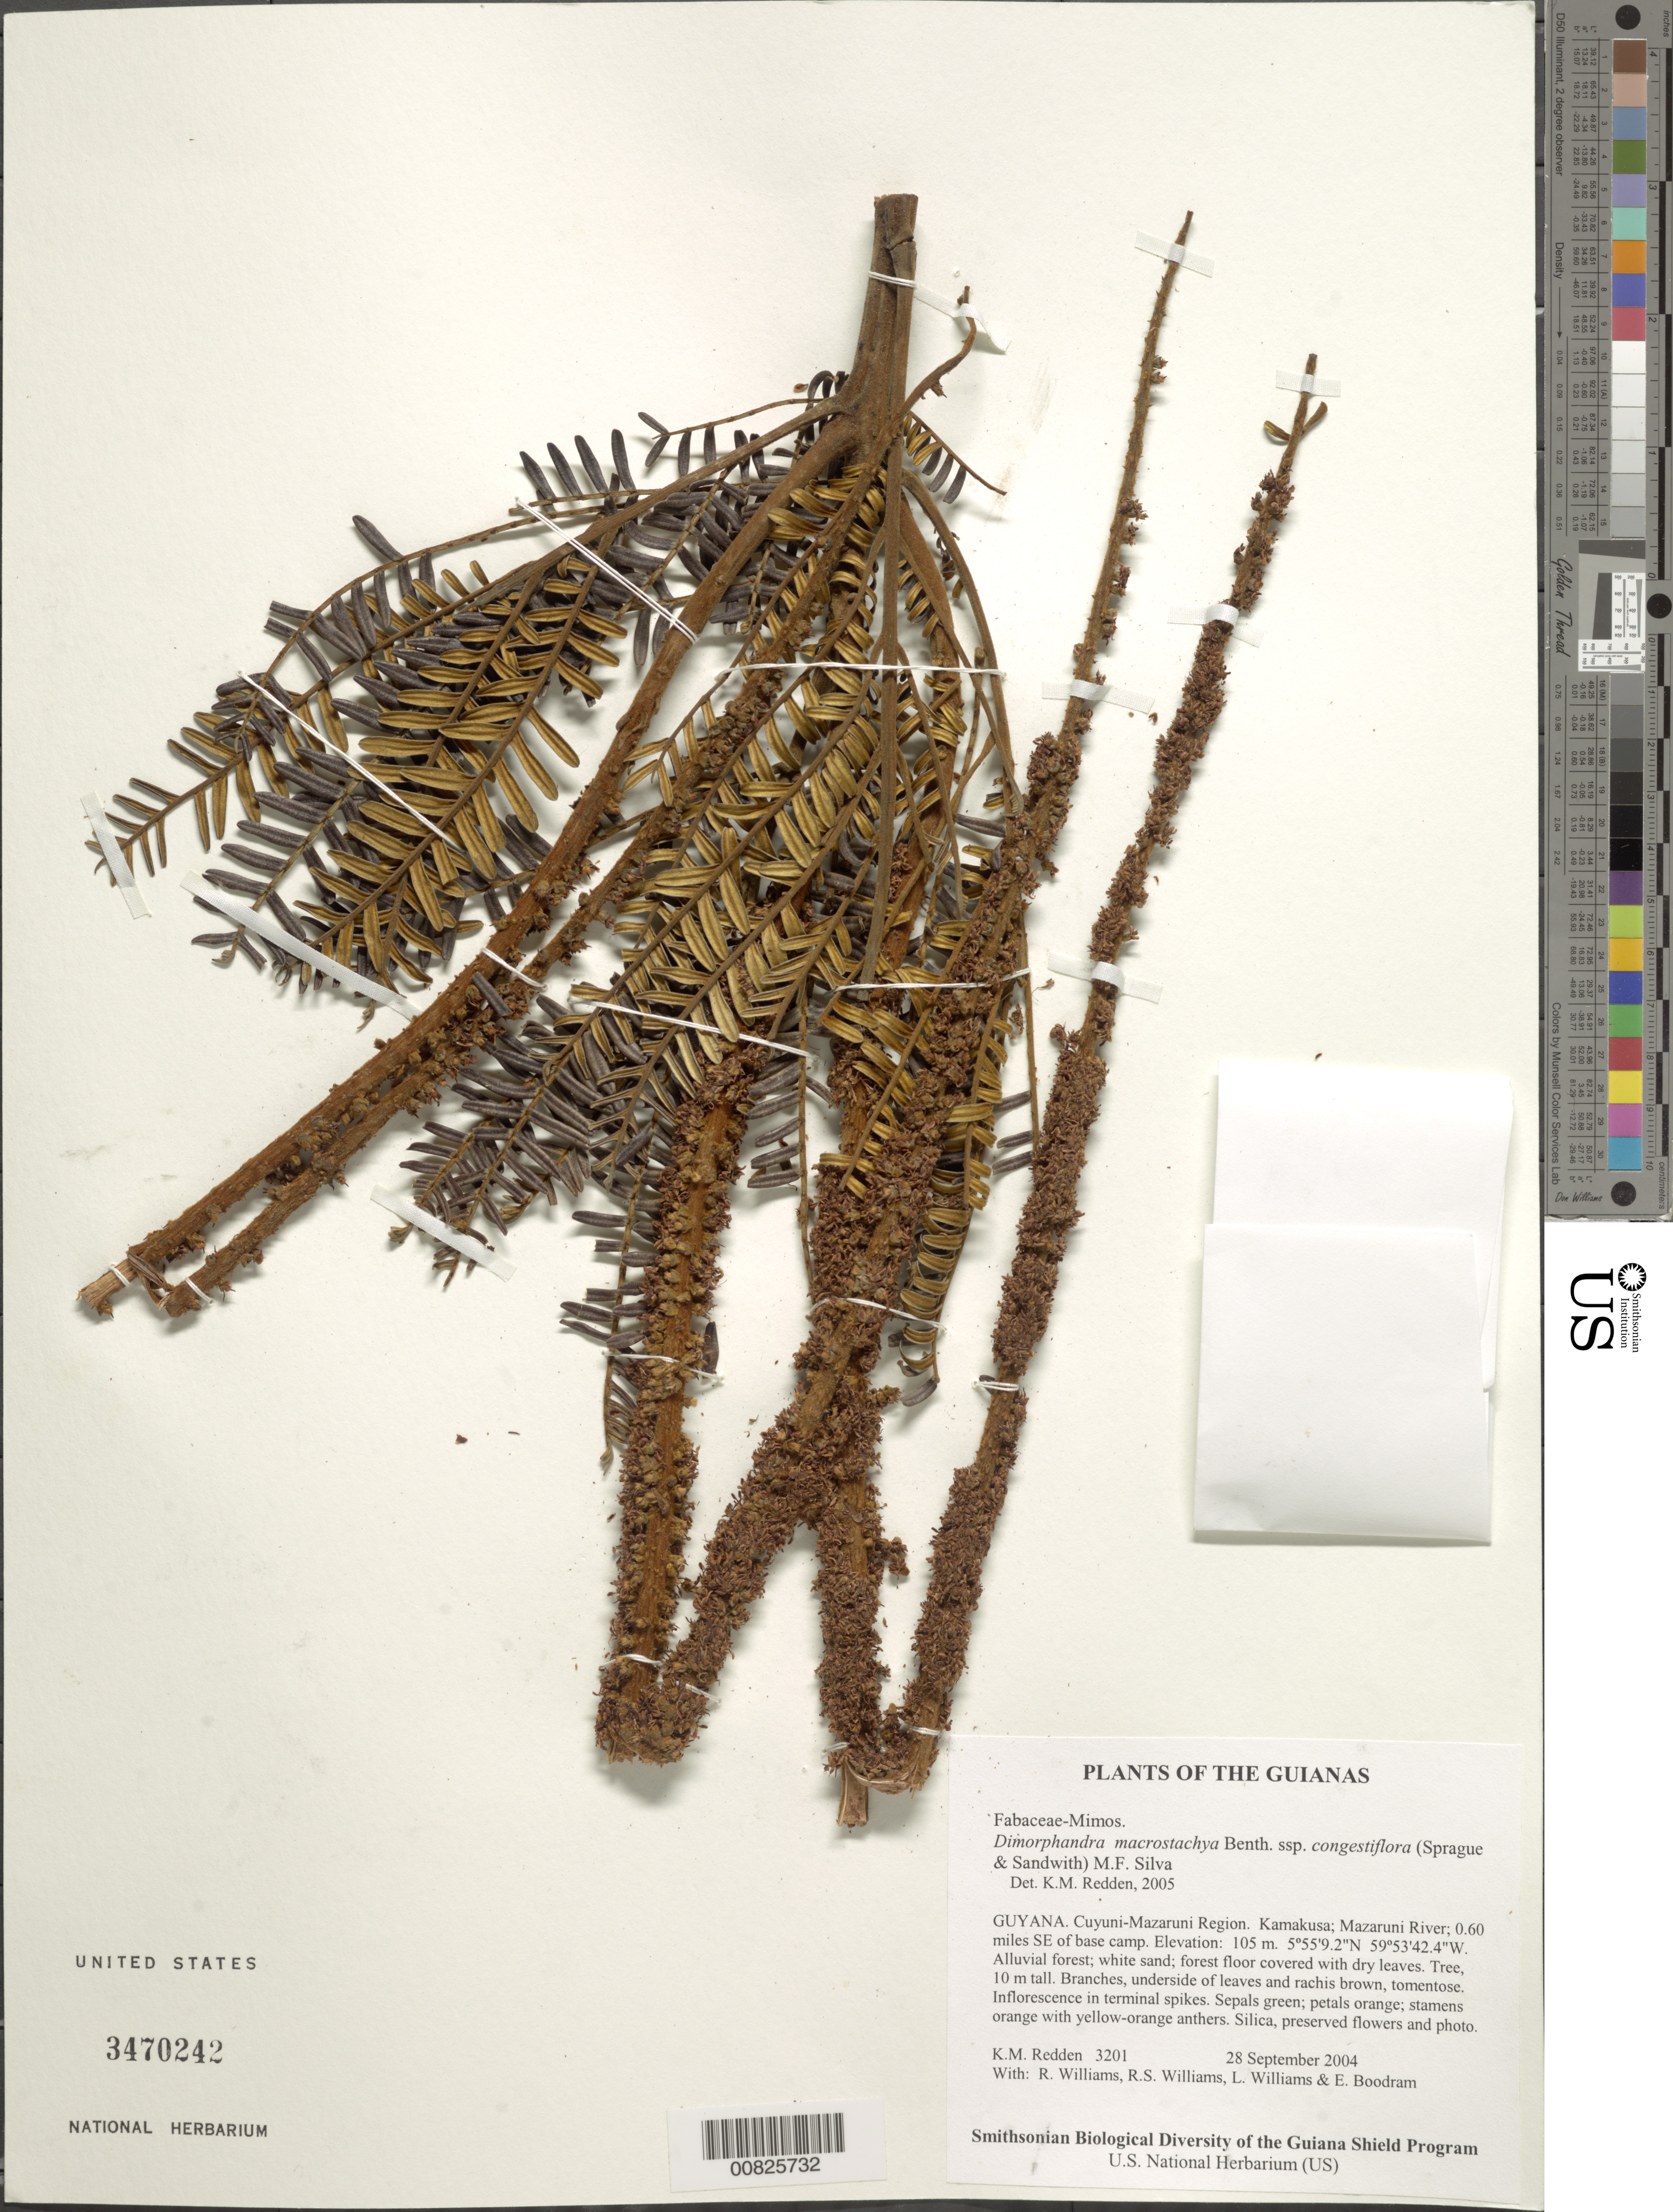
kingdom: Plantae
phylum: Tracheophyta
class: Magnoliopsida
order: Fabales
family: Fabaceae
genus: Dimorphandra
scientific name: Dimorphandra macrostachya subsp. congestiflora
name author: (Sprague & Sandwith) M.F. Silva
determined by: Redden, K. M.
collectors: K. M. Redden, R. Williams, R. S. Williams, L. Williams & E. Boodram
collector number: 3201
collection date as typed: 28 September 2004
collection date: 2004-09-28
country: Guyana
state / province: Cuyuni-Mazaruni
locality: Kamakusa; Mazaruni River; 0.60 miles SE of base camp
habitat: Alluvial forest; white sand; forest floor covered with dry leaves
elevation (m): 105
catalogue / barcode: US 3470242